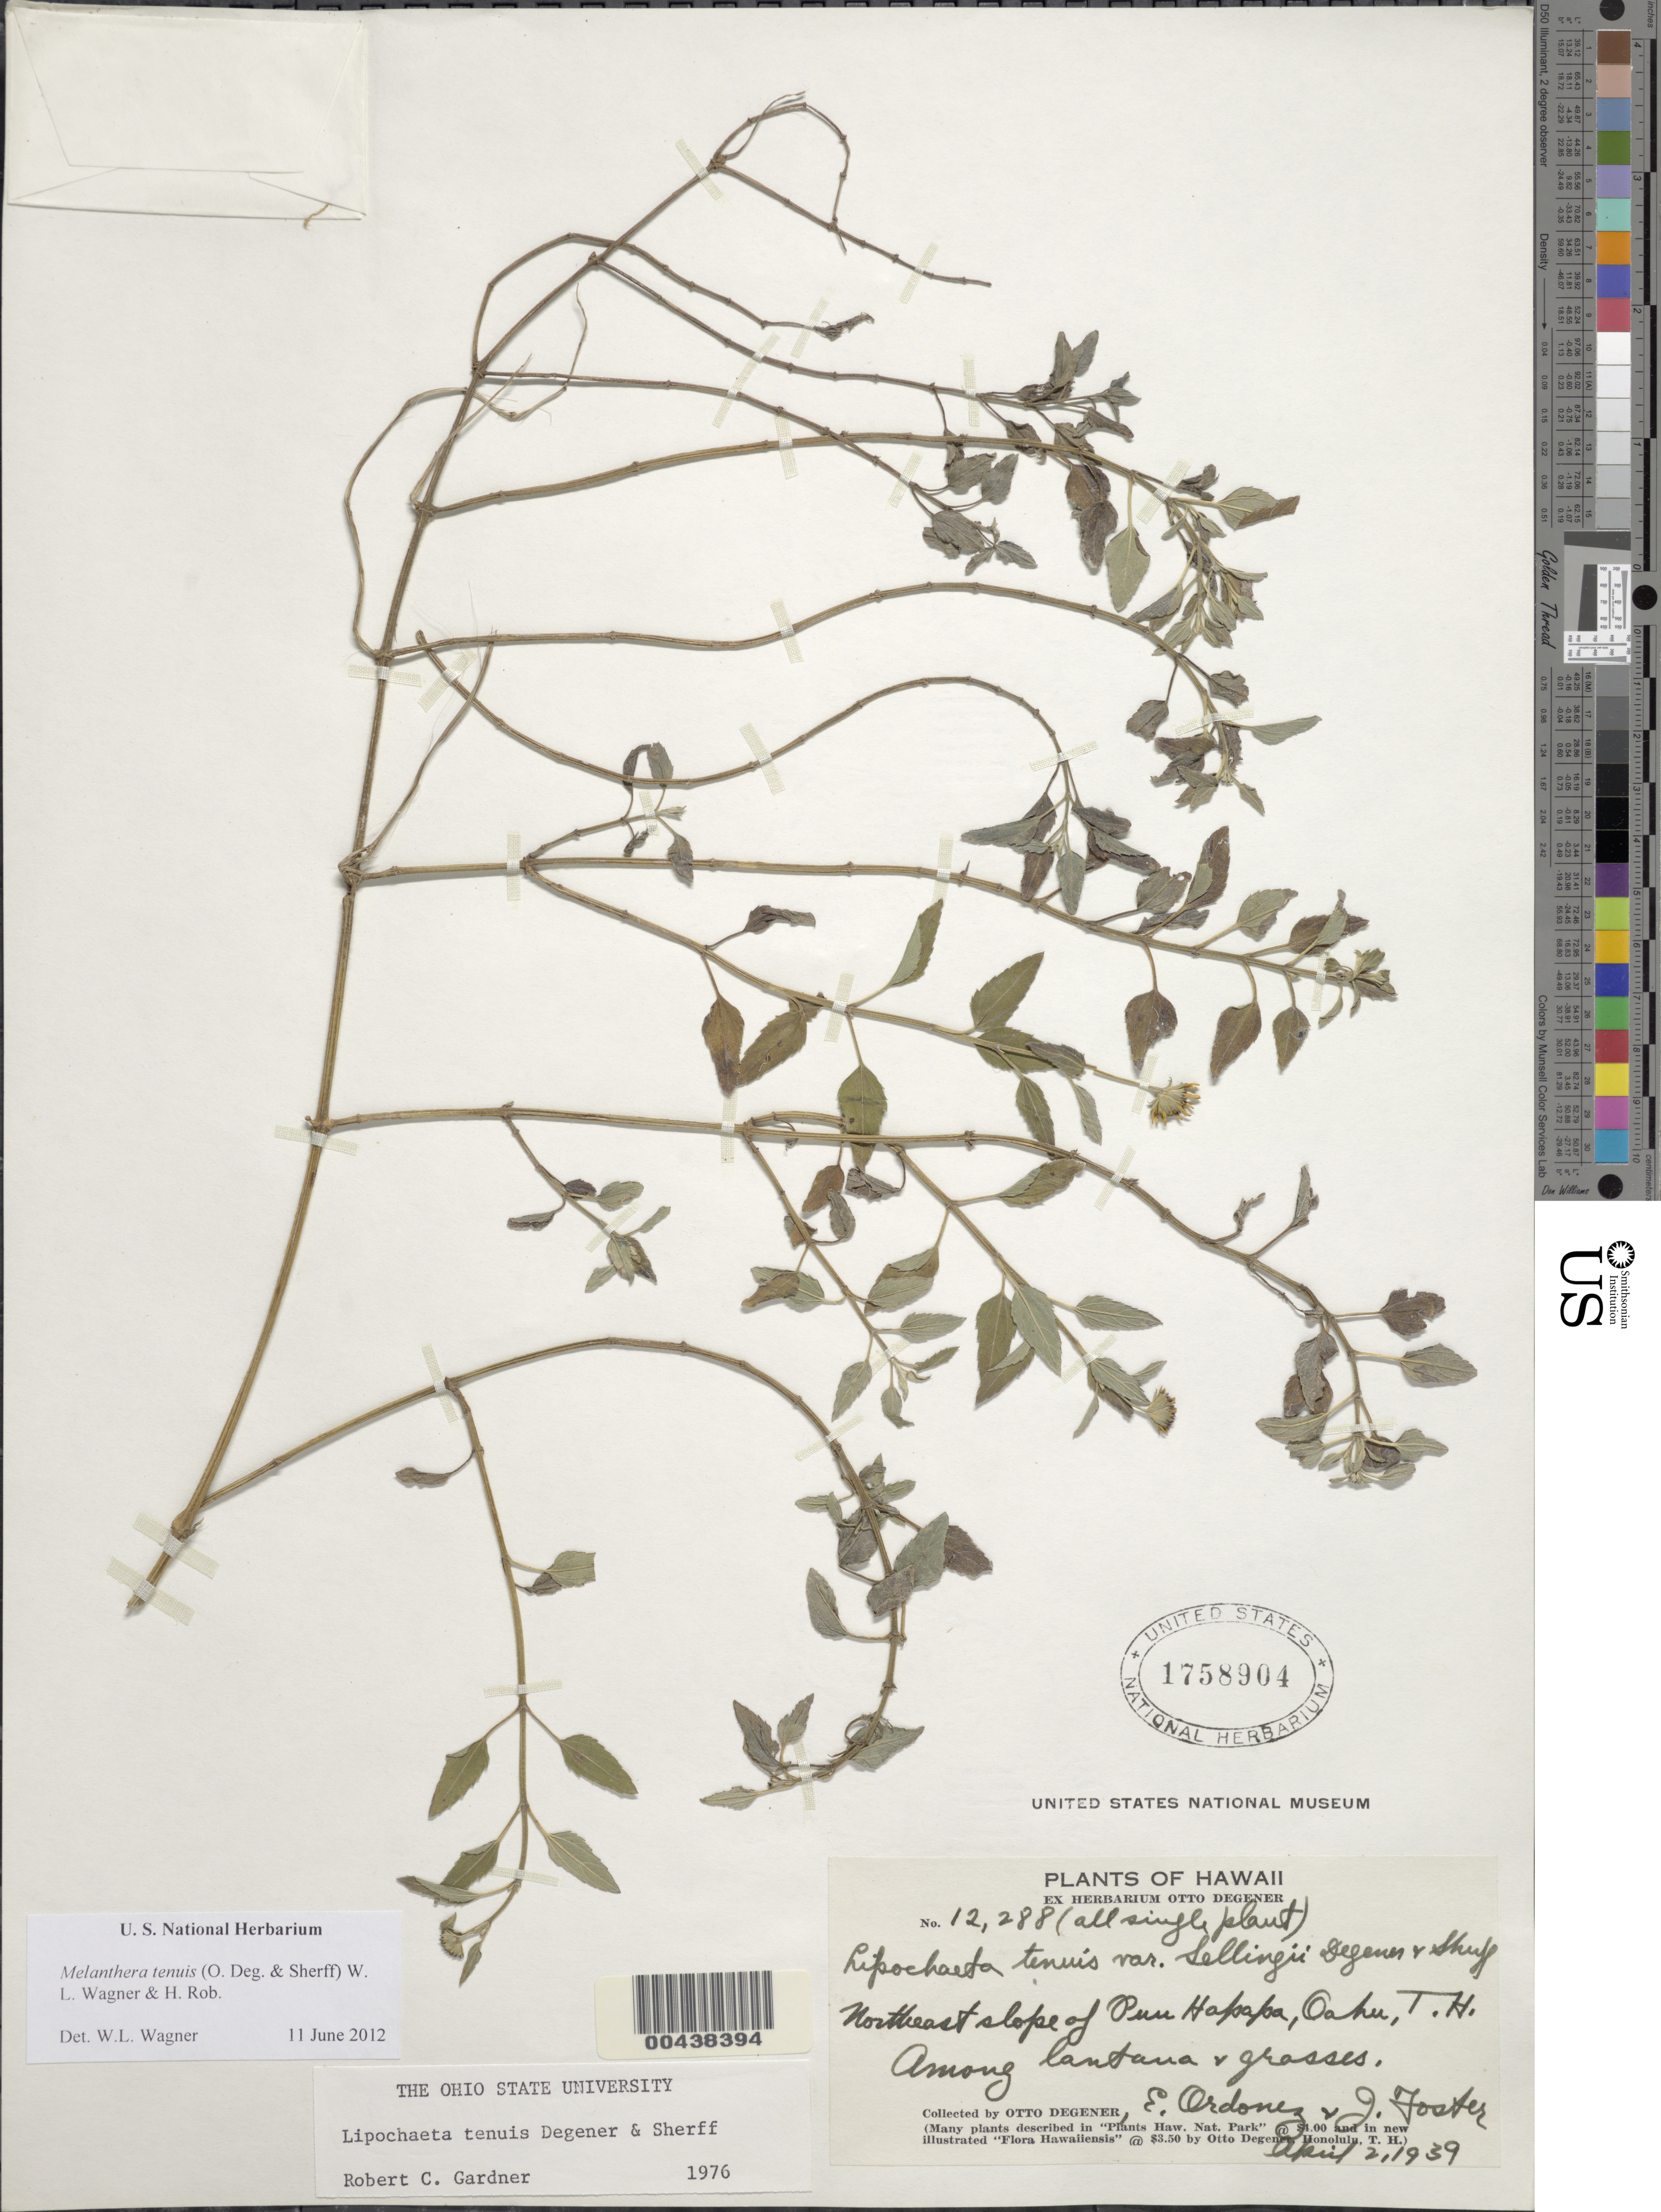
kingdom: Plantae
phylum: Tracheophyta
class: Magnoliopsida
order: Asterales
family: Asteraceae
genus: Wollastonia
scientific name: Wollastonia tenuis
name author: (O. Deg. & Sherff) Orchard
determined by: Wagner, W. L., (BOT), Smithsonian Institution - National Museum of Natural History (UNITED STATES)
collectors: O. Degener, E. Ordonez & J. Foster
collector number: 12288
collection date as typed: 2 Apr 1939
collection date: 1939-04-02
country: United States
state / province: Hawaii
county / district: Honolulu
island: Oahu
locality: NE slope of Puu Hapapa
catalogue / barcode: US 1758904